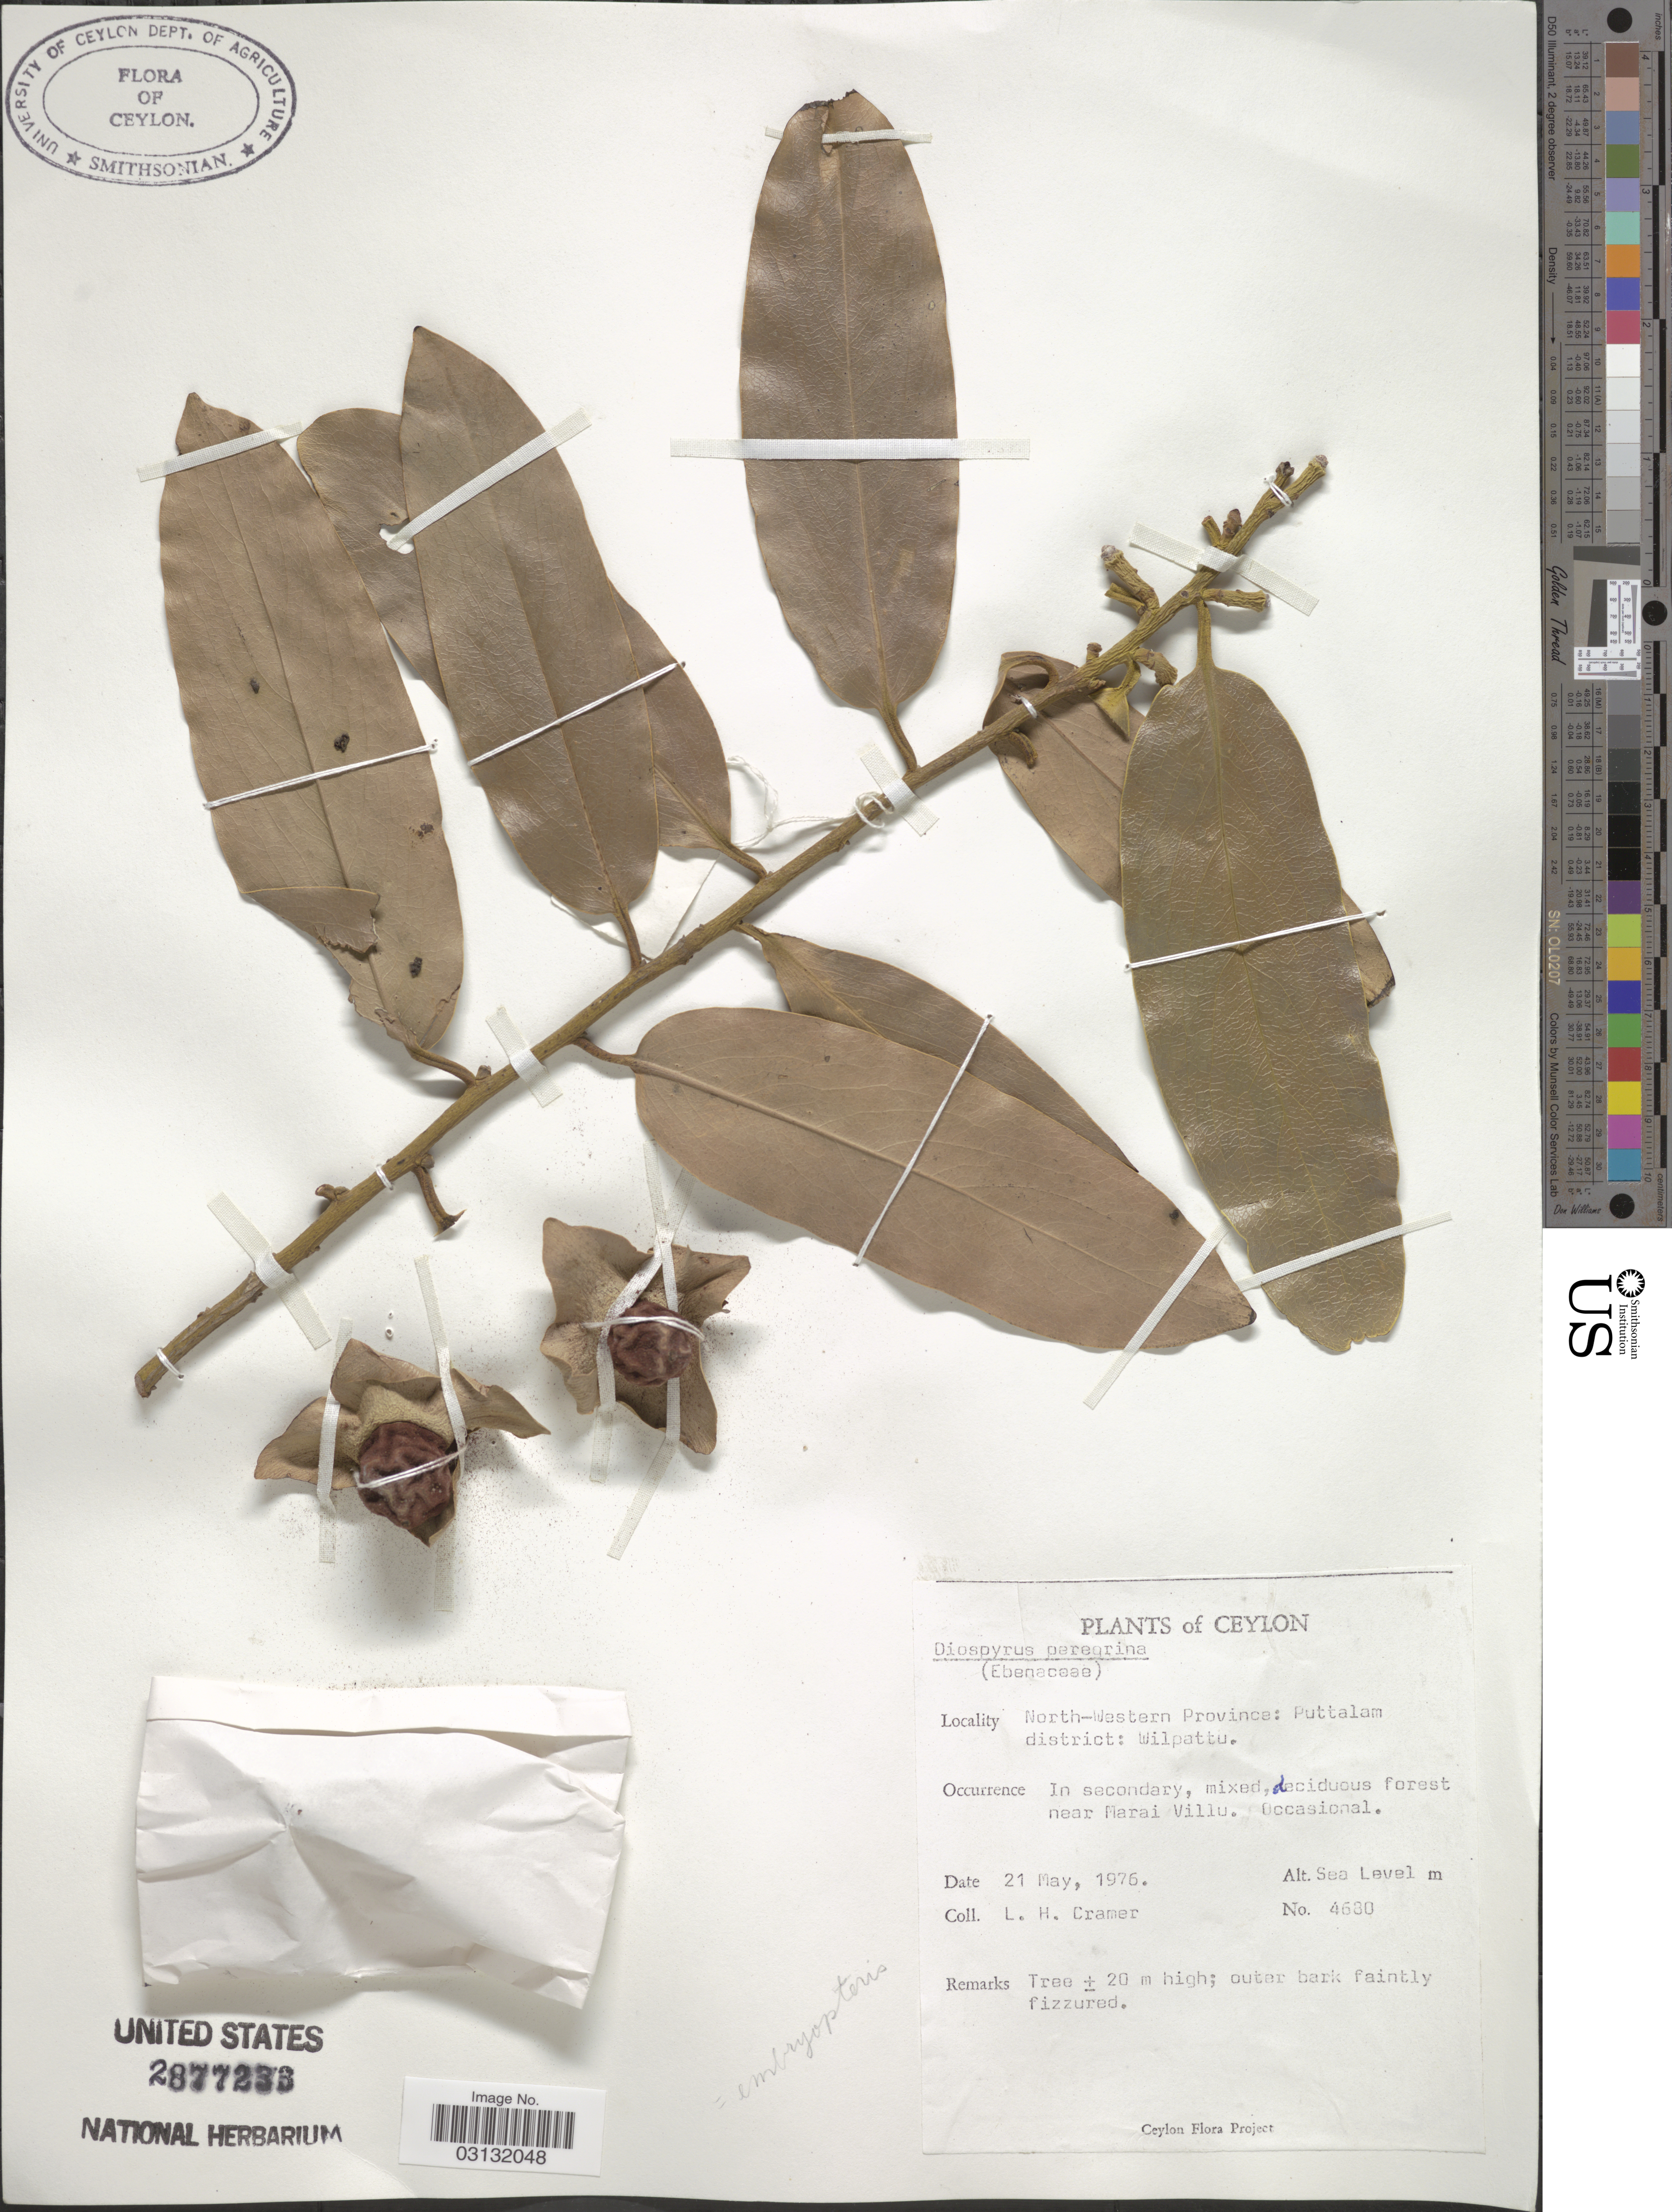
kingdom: Plantae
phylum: Tracheophyta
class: Magnoliopsida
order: Ericales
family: Ebenaceae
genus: Diospyros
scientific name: Diospyros malabarica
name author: (Desr.) Kostel.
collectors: L. H. Cramer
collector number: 4680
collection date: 1976-05-21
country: Sri Lanka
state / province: North Western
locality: Ceylon, North-Western Province: Puttalam district: Wilpattu, near Marai Villu.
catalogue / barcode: US 2877233